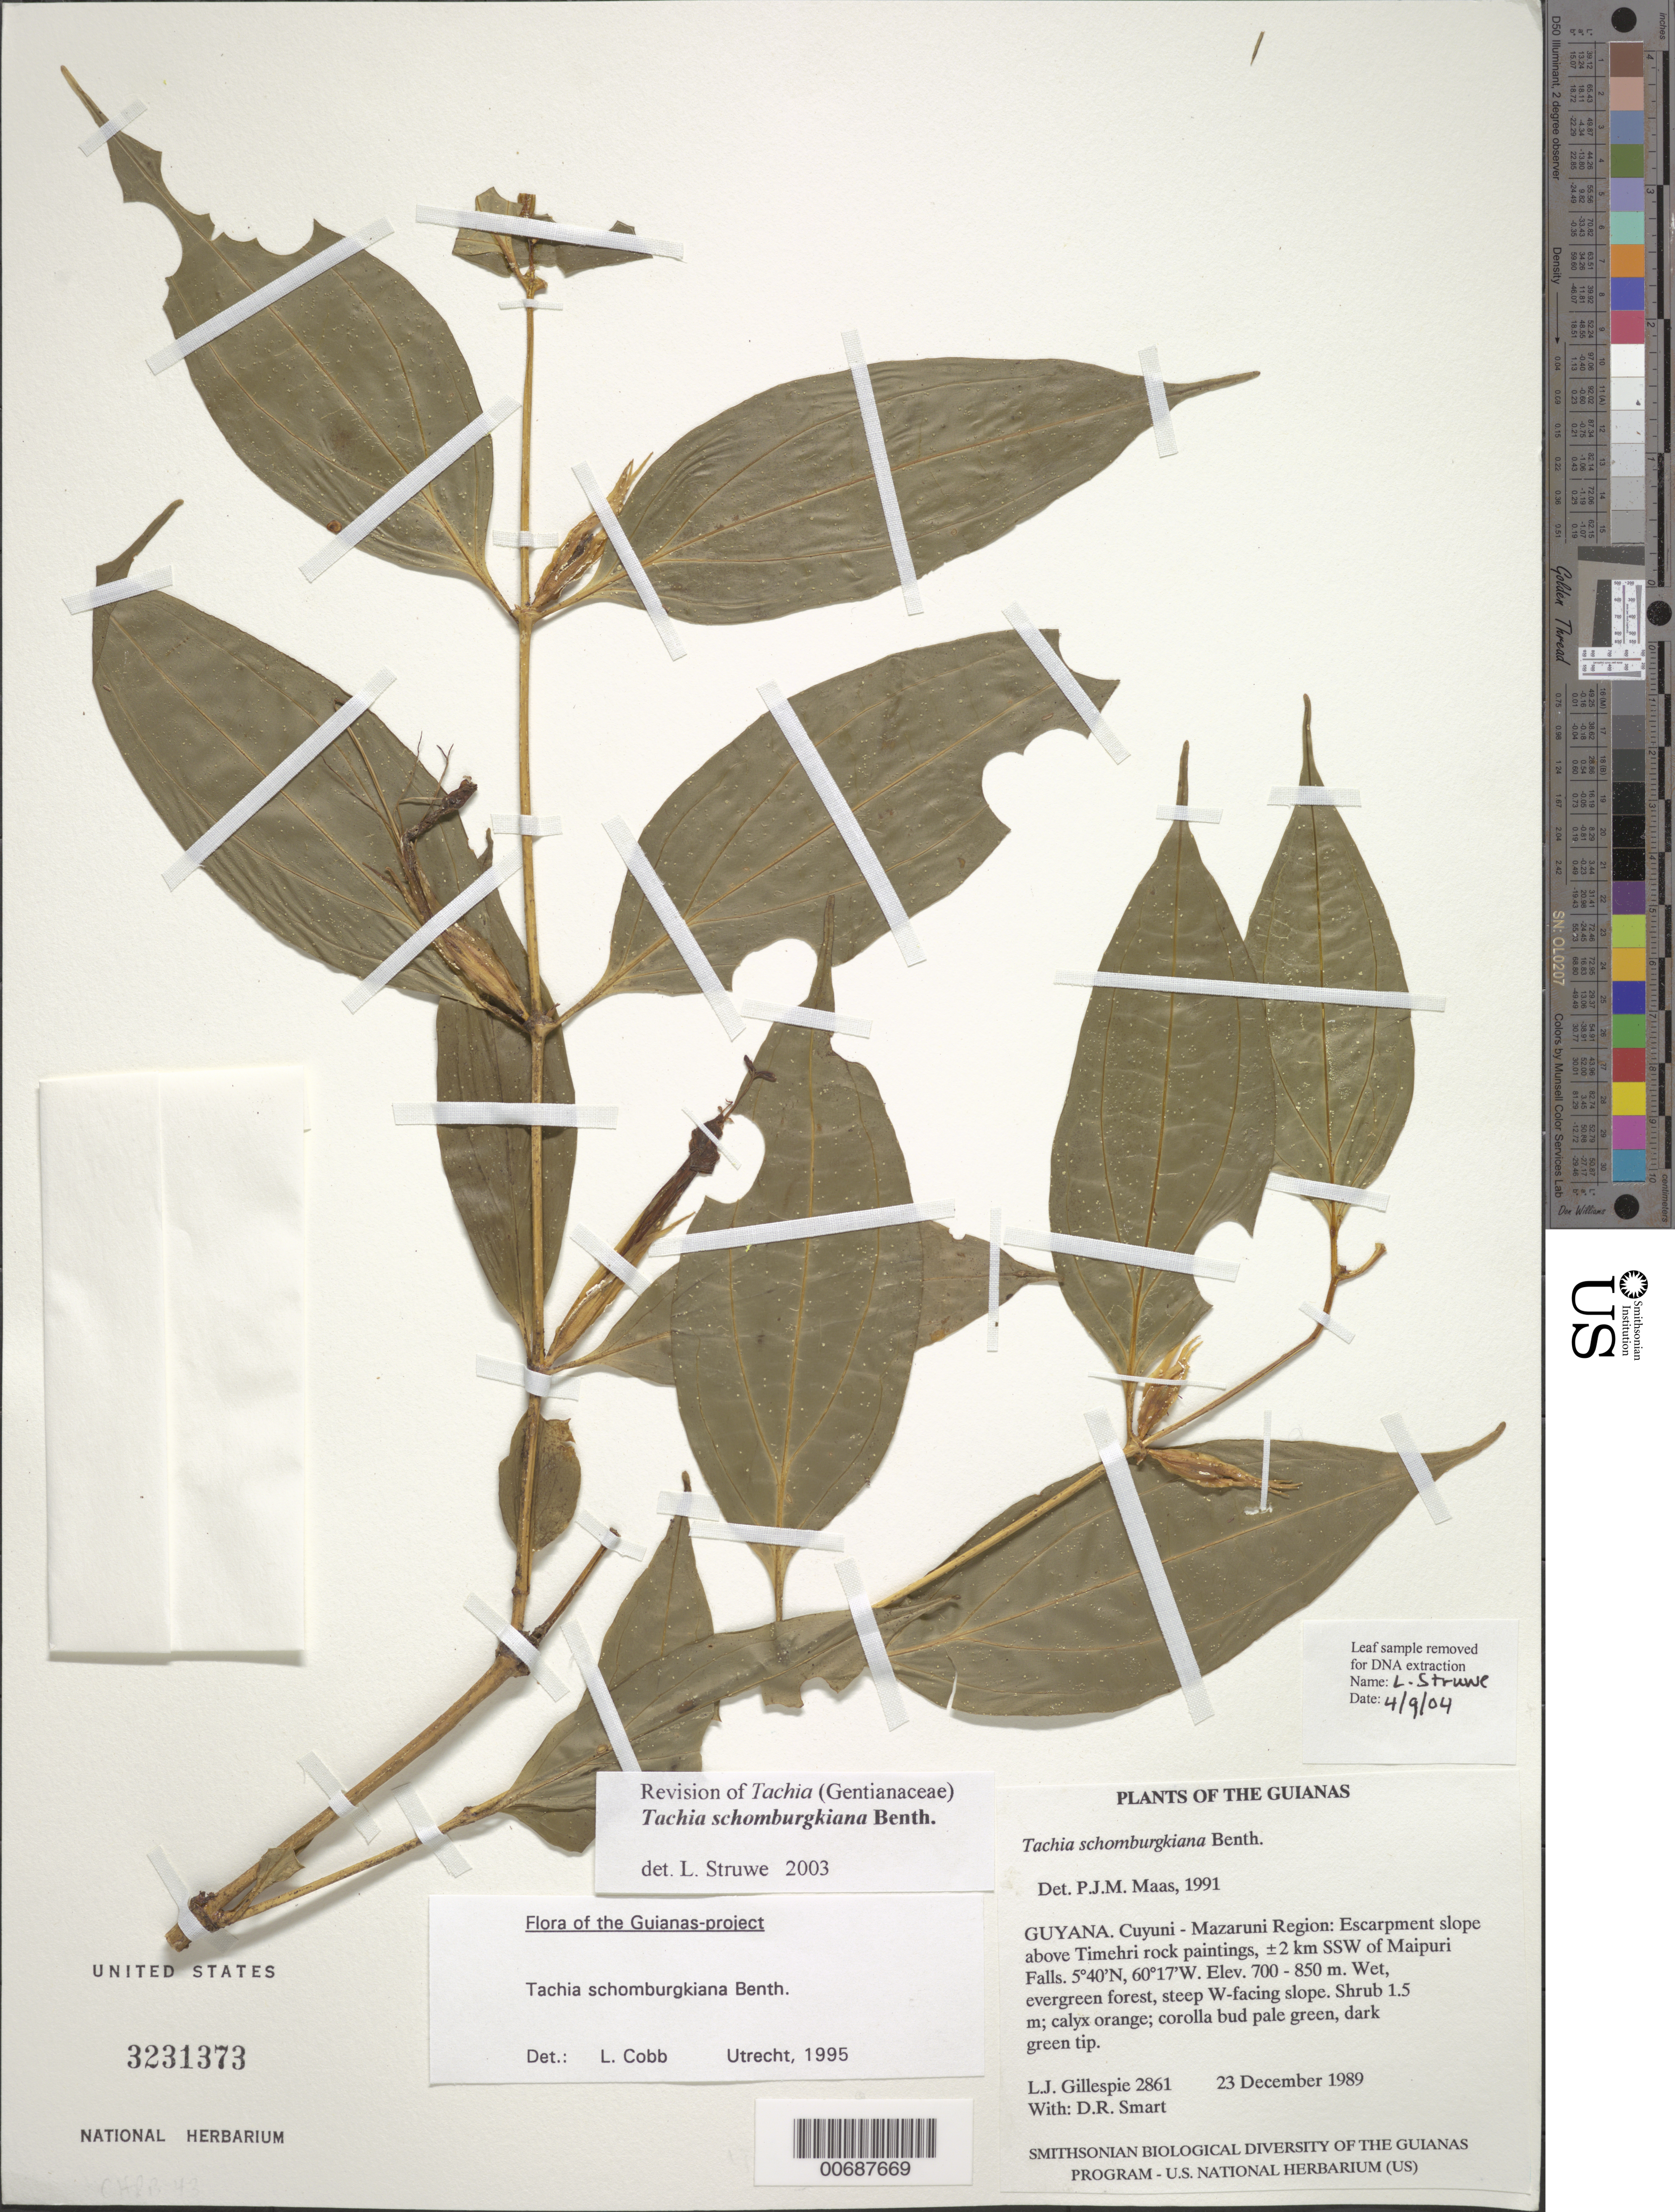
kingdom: Plantae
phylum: Tracheophyta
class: Magnoliopsida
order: Gentianales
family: Gentianaceae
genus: Tachia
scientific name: Tachia schomburgkiana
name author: Benth.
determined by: Cobb, L.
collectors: L. J. Gillespie & D. R. Smart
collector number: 2861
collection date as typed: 23 December 1989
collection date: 1989-12-23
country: Guyana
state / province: Cuyuni-Mazaruni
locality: Escarpment slope above Timehri rock paintings, ±2 km SSW of Maipuri Falls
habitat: Wet, evergreen forest, steep W-facing slope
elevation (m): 700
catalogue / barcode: US 3231373